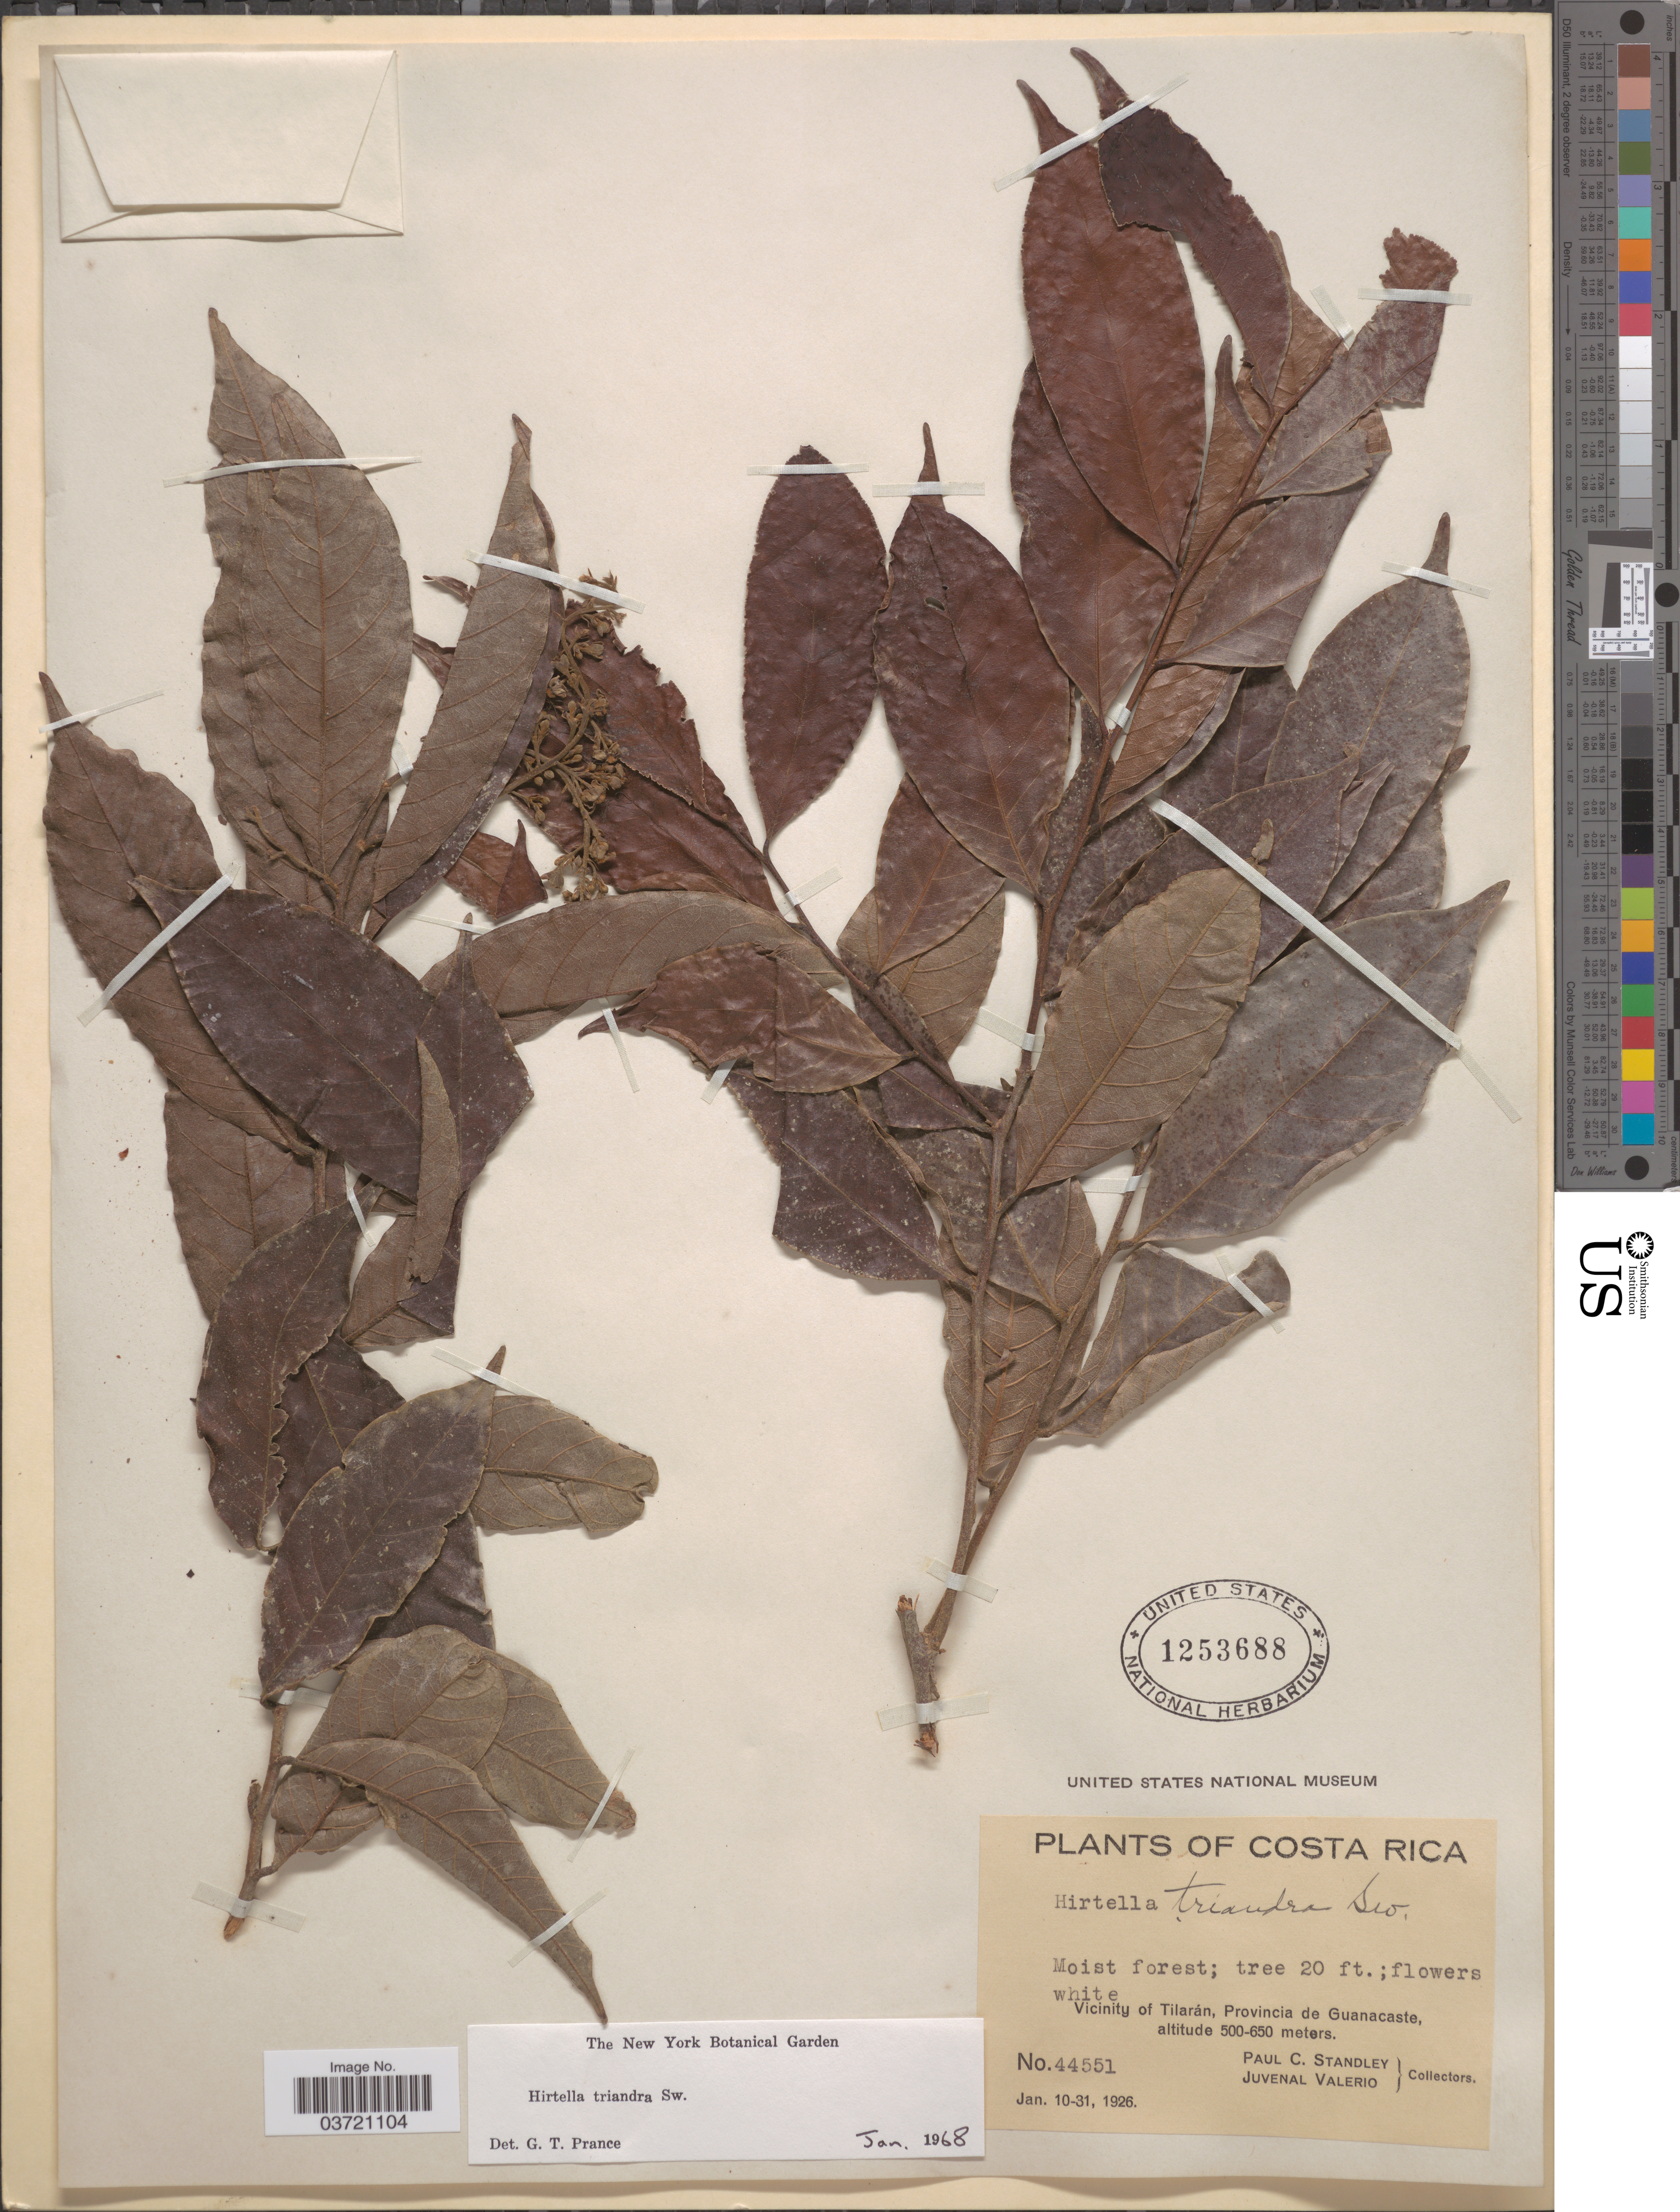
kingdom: Plantae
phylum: Tracheophyta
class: Magnoliopsida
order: Malpighiales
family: Chrysobalanaceae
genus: Hirtella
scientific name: Hirtella triandra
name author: Sw.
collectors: P. C. Standley & J. Valerio R.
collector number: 44551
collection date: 1926-01-10/1926-01-31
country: Costa Rica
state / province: Guanacaste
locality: Vicinity of Tilarán.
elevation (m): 500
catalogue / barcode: US 1253688